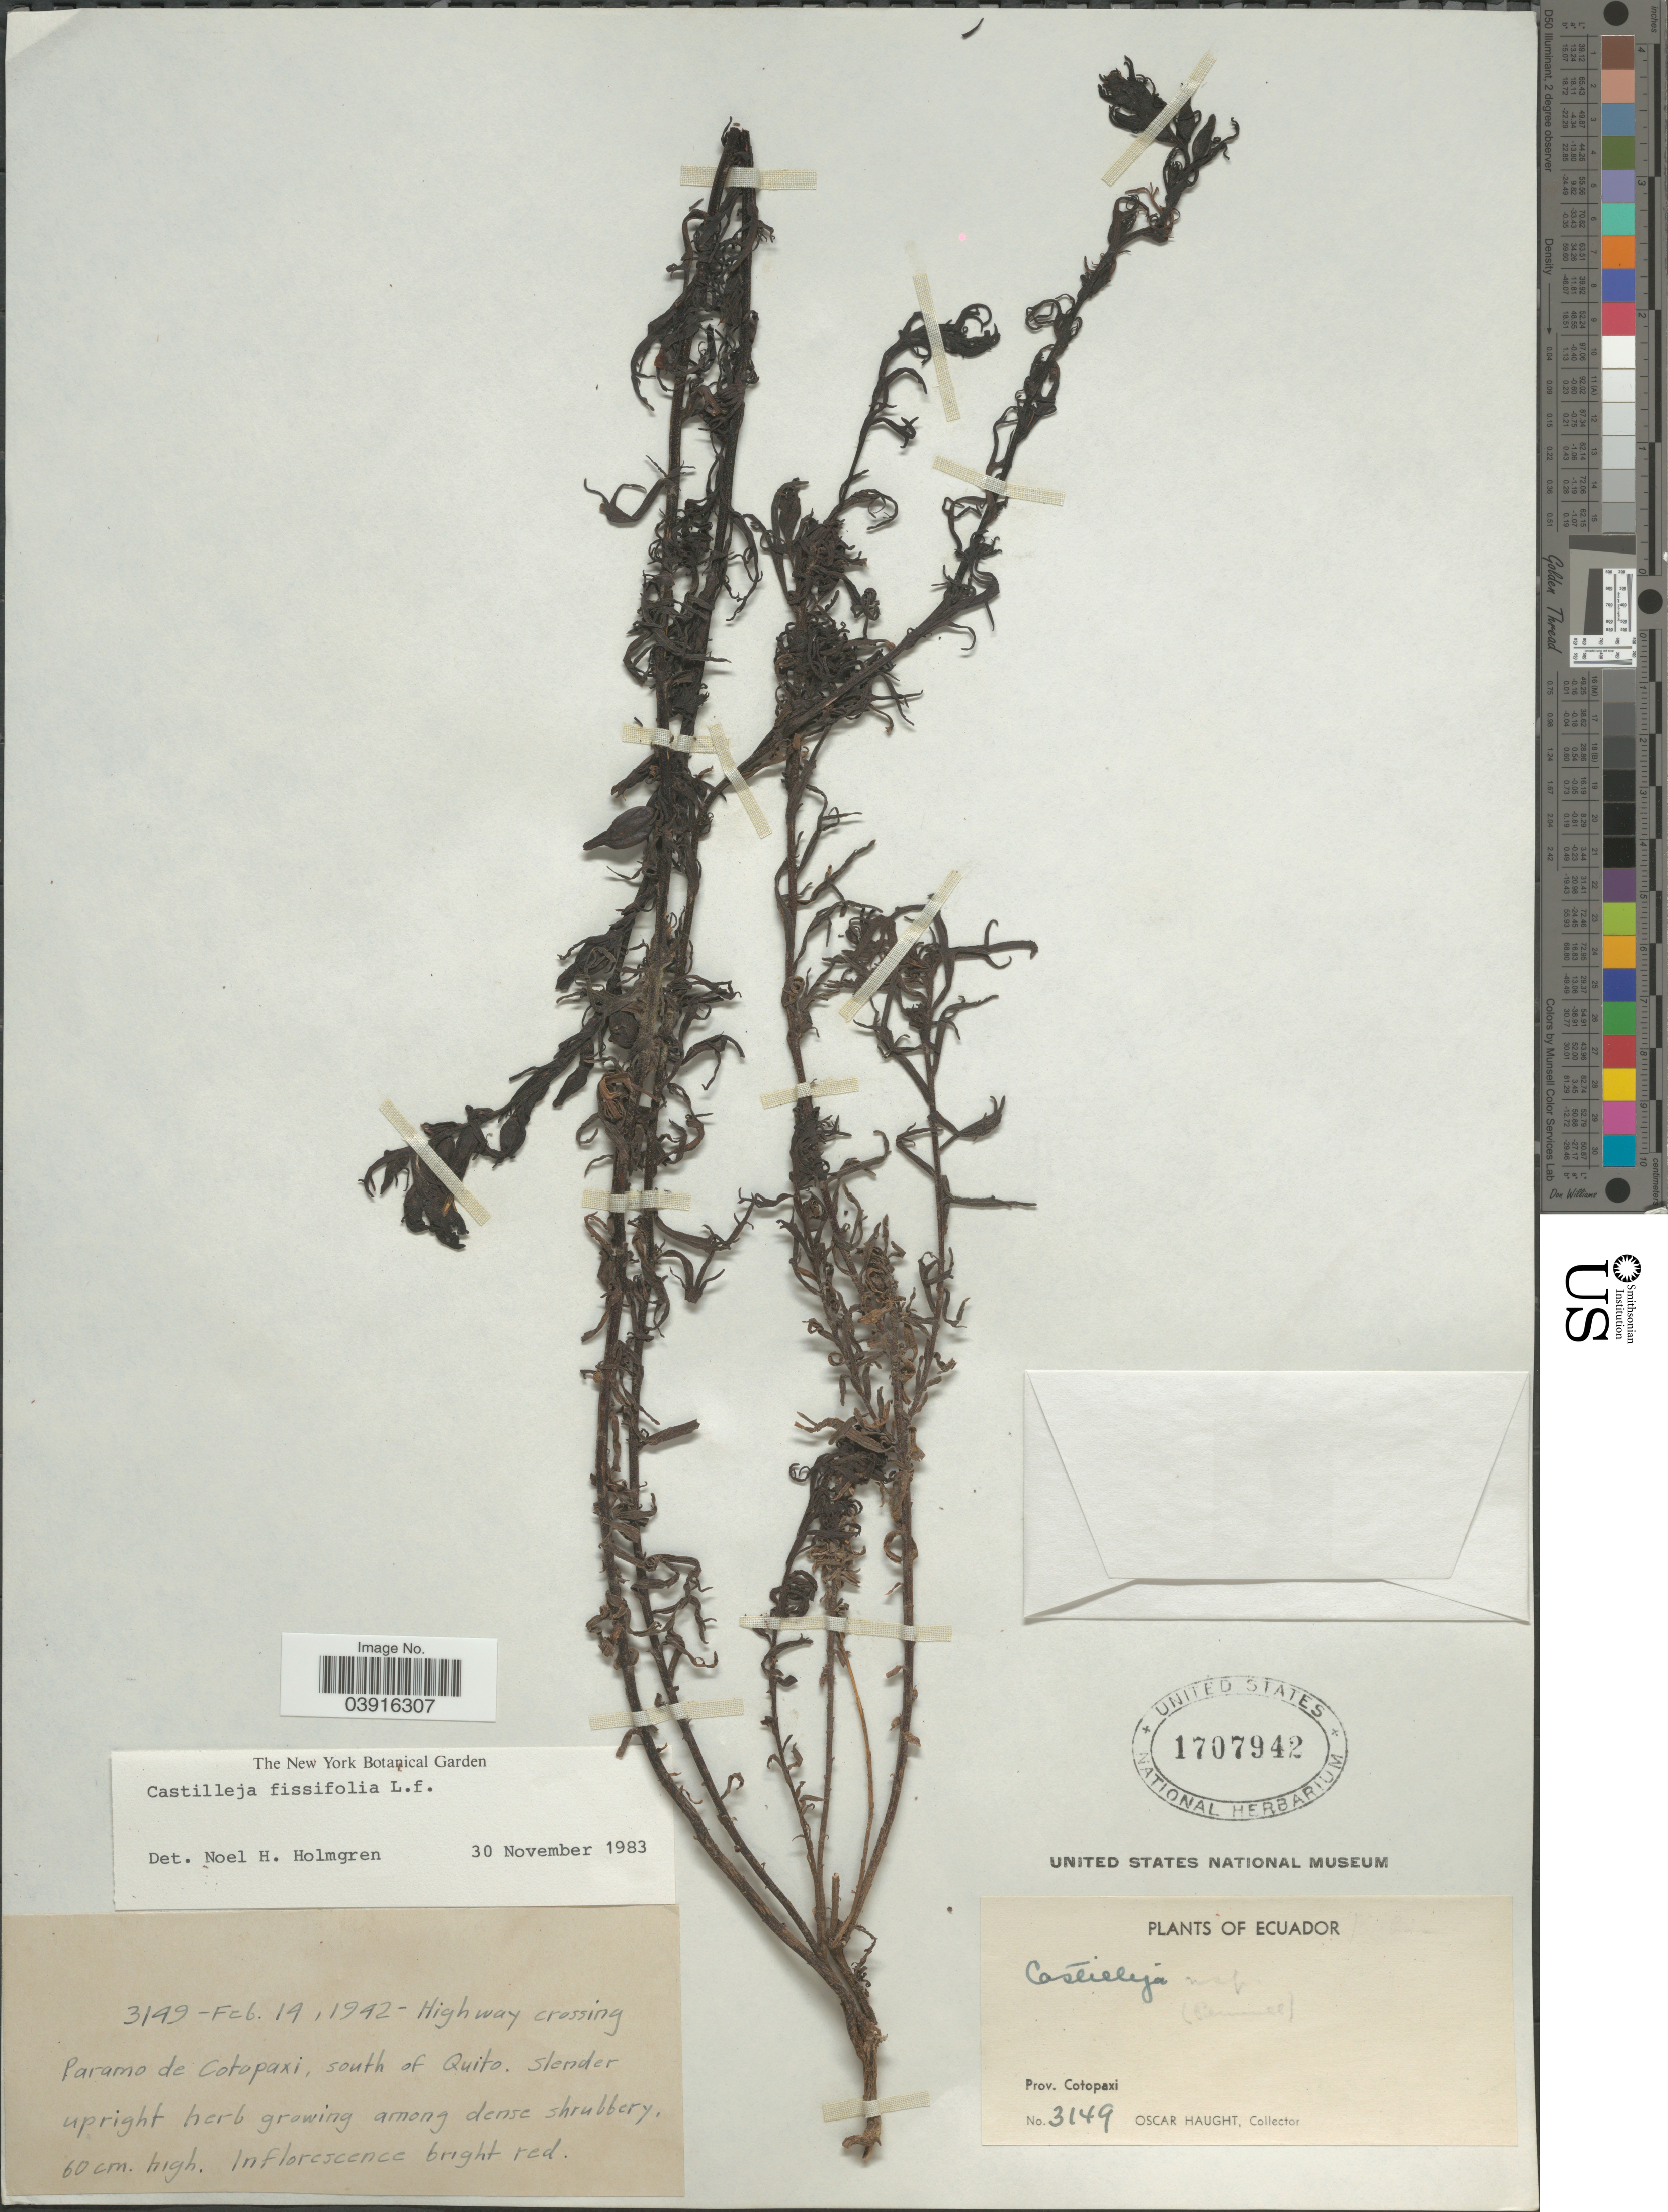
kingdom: Plantae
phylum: Tracheophyta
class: Magnoliopsida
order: Lamiales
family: Orobanchaceae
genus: Castilleja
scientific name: Castilleja fissifolia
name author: L. f.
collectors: O. L. Haught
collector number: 3149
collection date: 1942-02-14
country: Ecuador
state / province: Cotopaxi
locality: Highway crossing Paramo de Cotopaxi, south of Quito.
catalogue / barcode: US 1707942